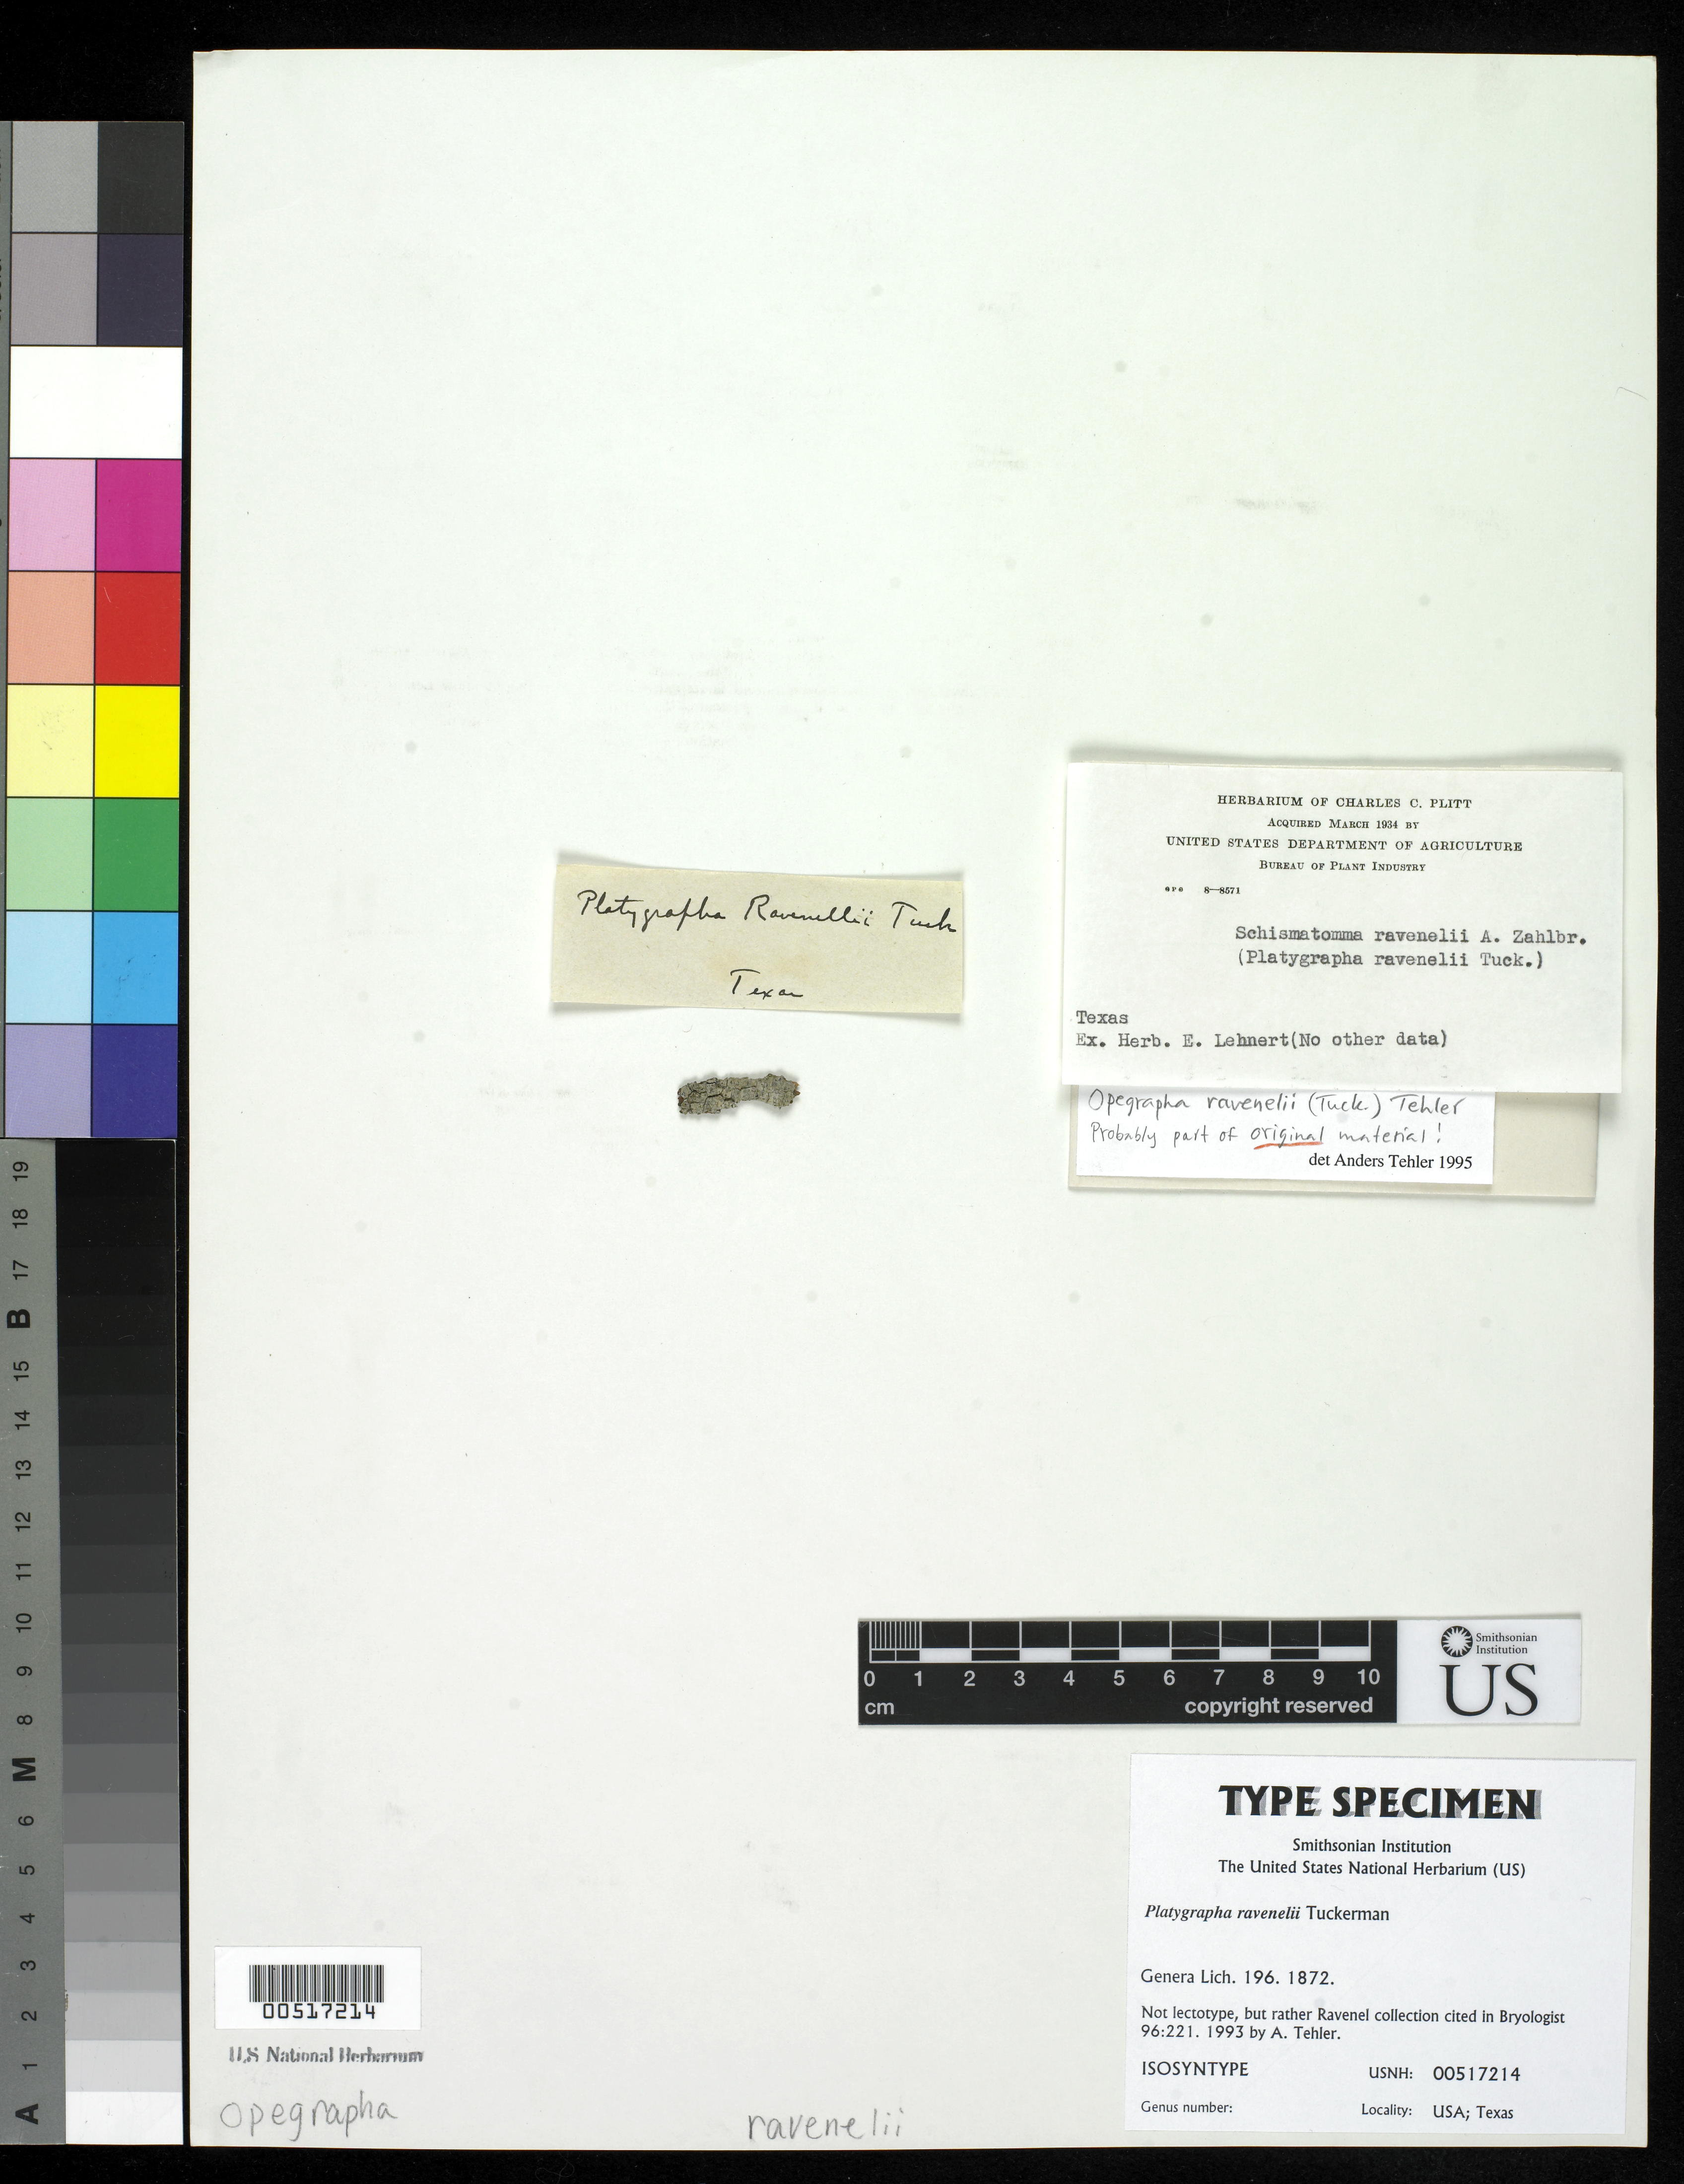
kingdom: Fungi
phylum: Ascomycota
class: Lecanoromycetes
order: Ostropales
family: Graphidaceae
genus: Platygrapha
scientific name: Platygrapha ravenelii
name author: Tuck.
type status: Isosyntype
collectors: ex herb. E. Lehnert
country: United States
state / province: Texas